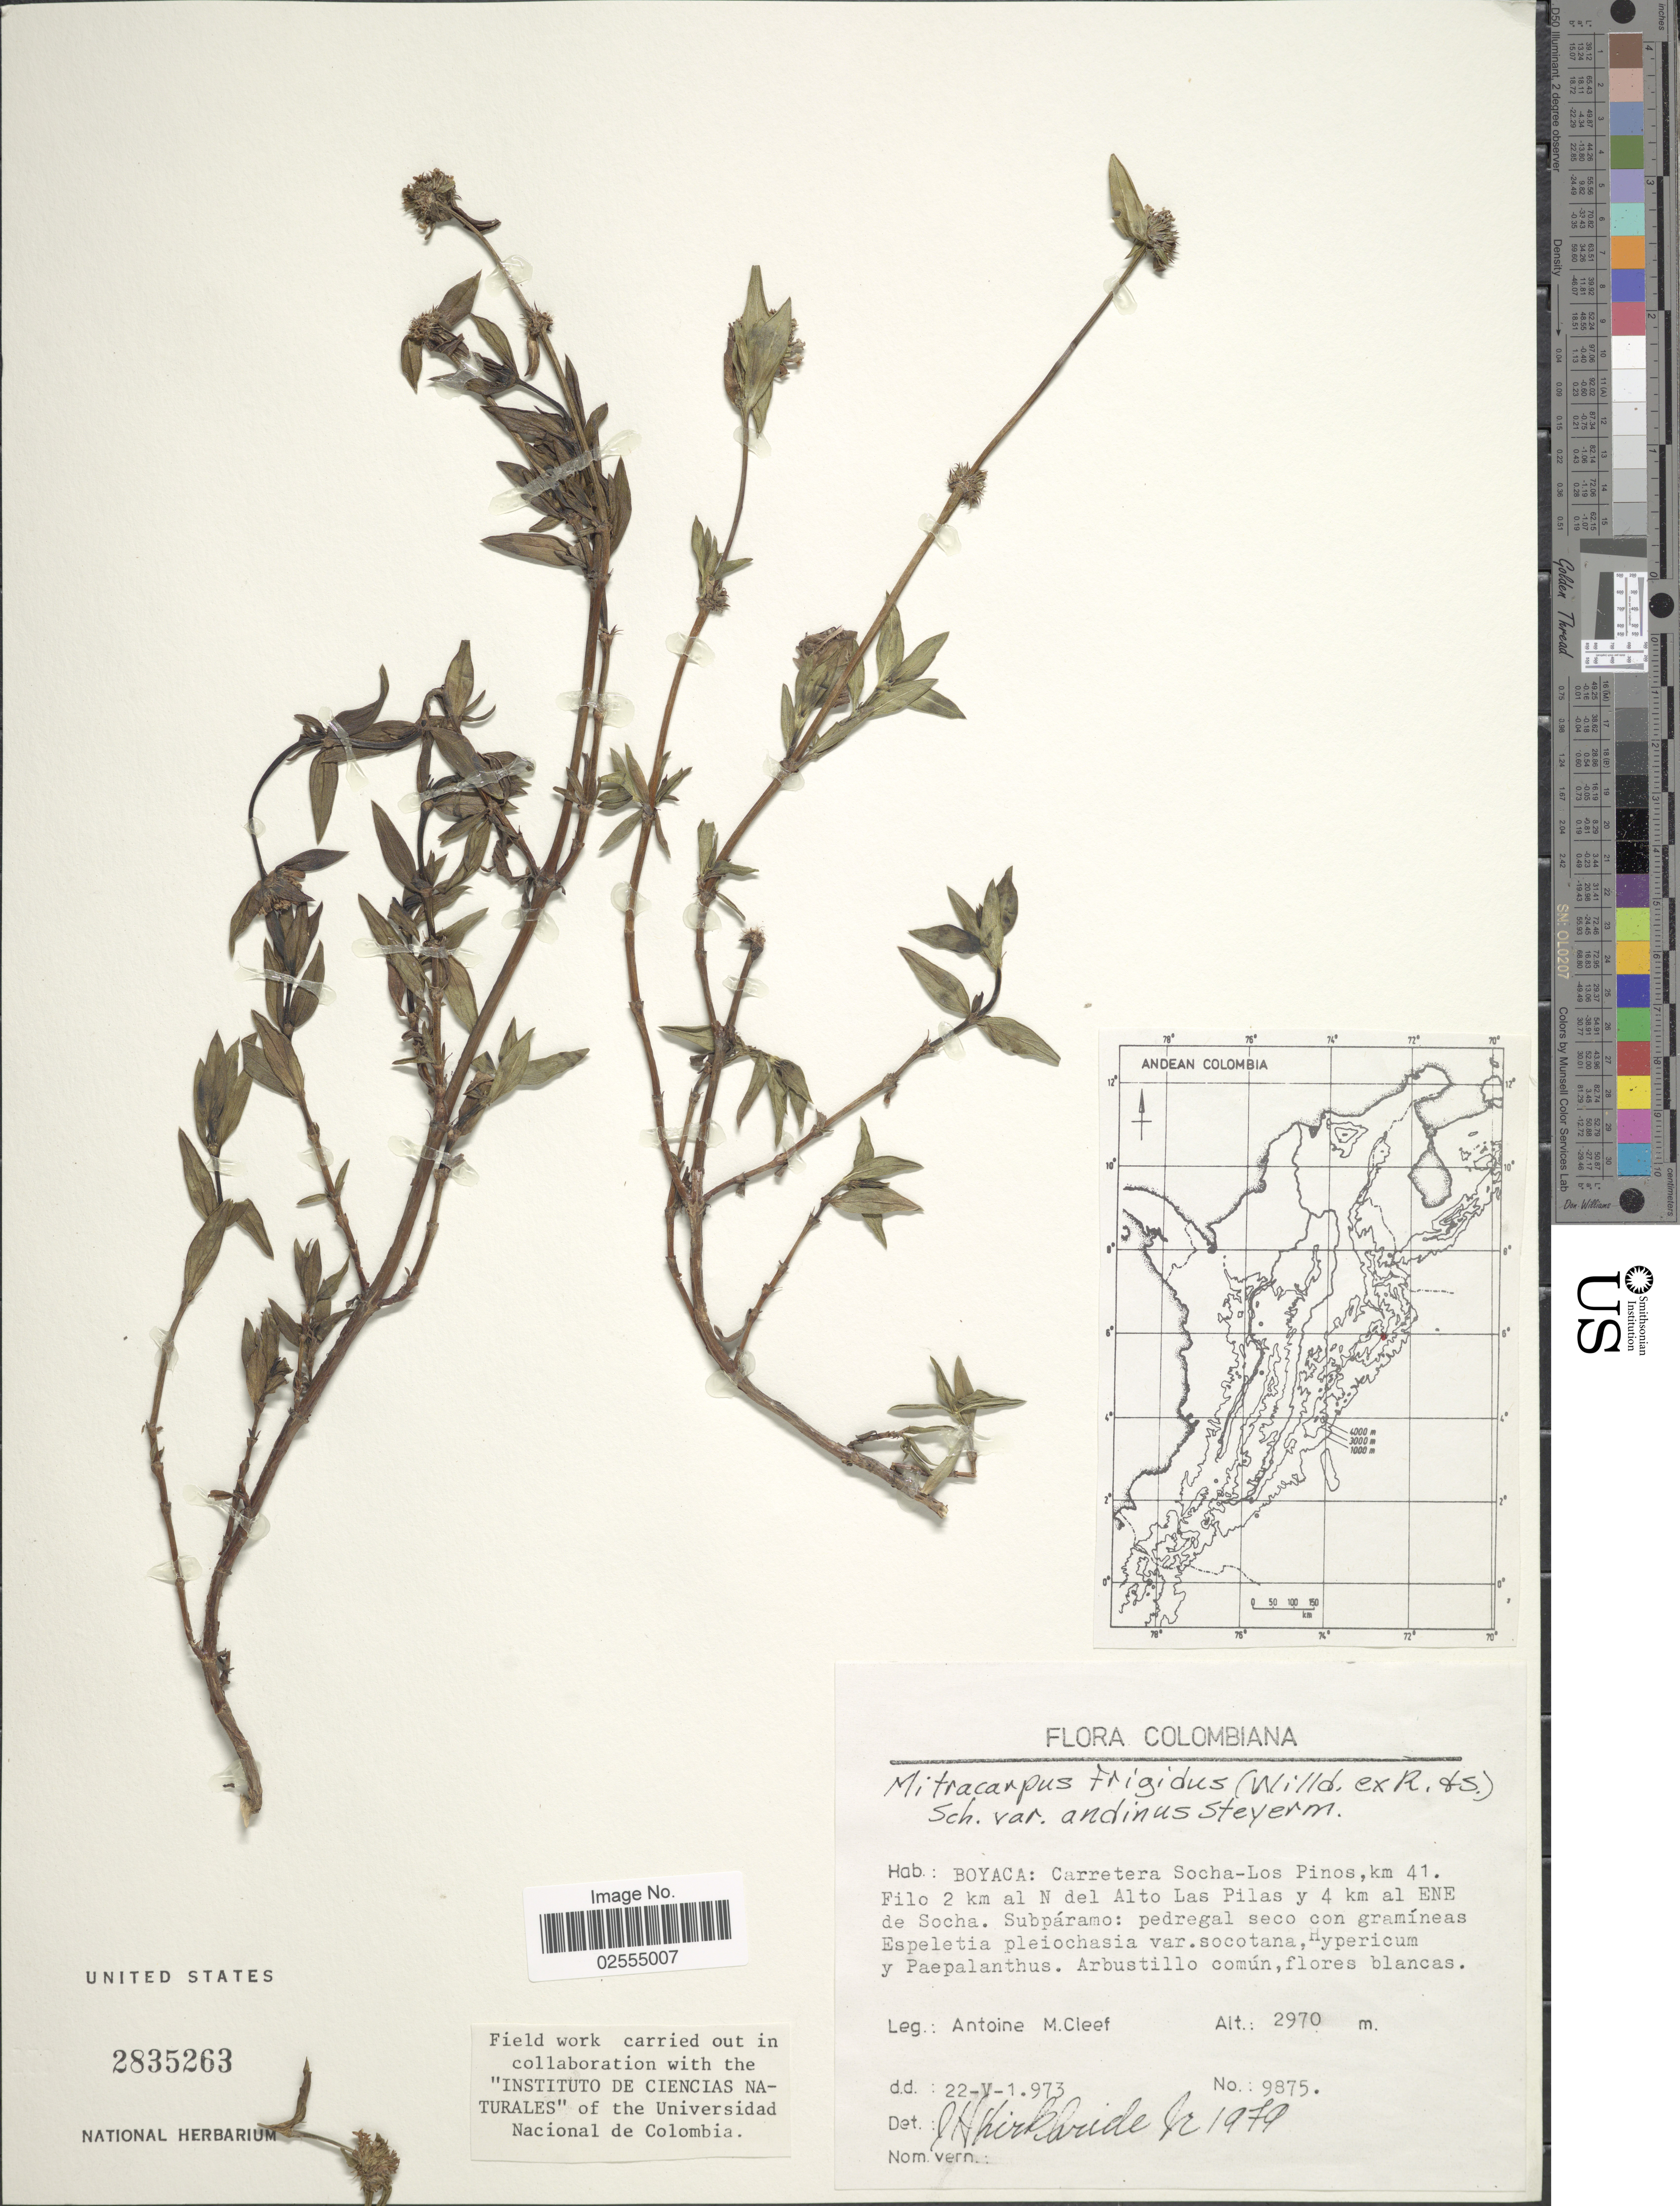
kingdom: Plantae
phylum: Tracheophyta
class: Magnoliopsida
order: Gentianales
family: Rubiaceae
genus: Mitracarpus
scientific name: Mitracarpus frigidus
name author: (Willd. ex Roem. & Schult.) K. Schum.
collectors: A. M. Cleef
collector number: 9875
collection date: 1973-05-22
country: Colombia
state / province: Boyacá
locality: Carretera Socha-Los Pinos, km 41. Filo 2 km al N del Alto Las Pilas y 4 km al ENE de Socha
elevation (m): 2970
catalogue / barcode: US 2835263